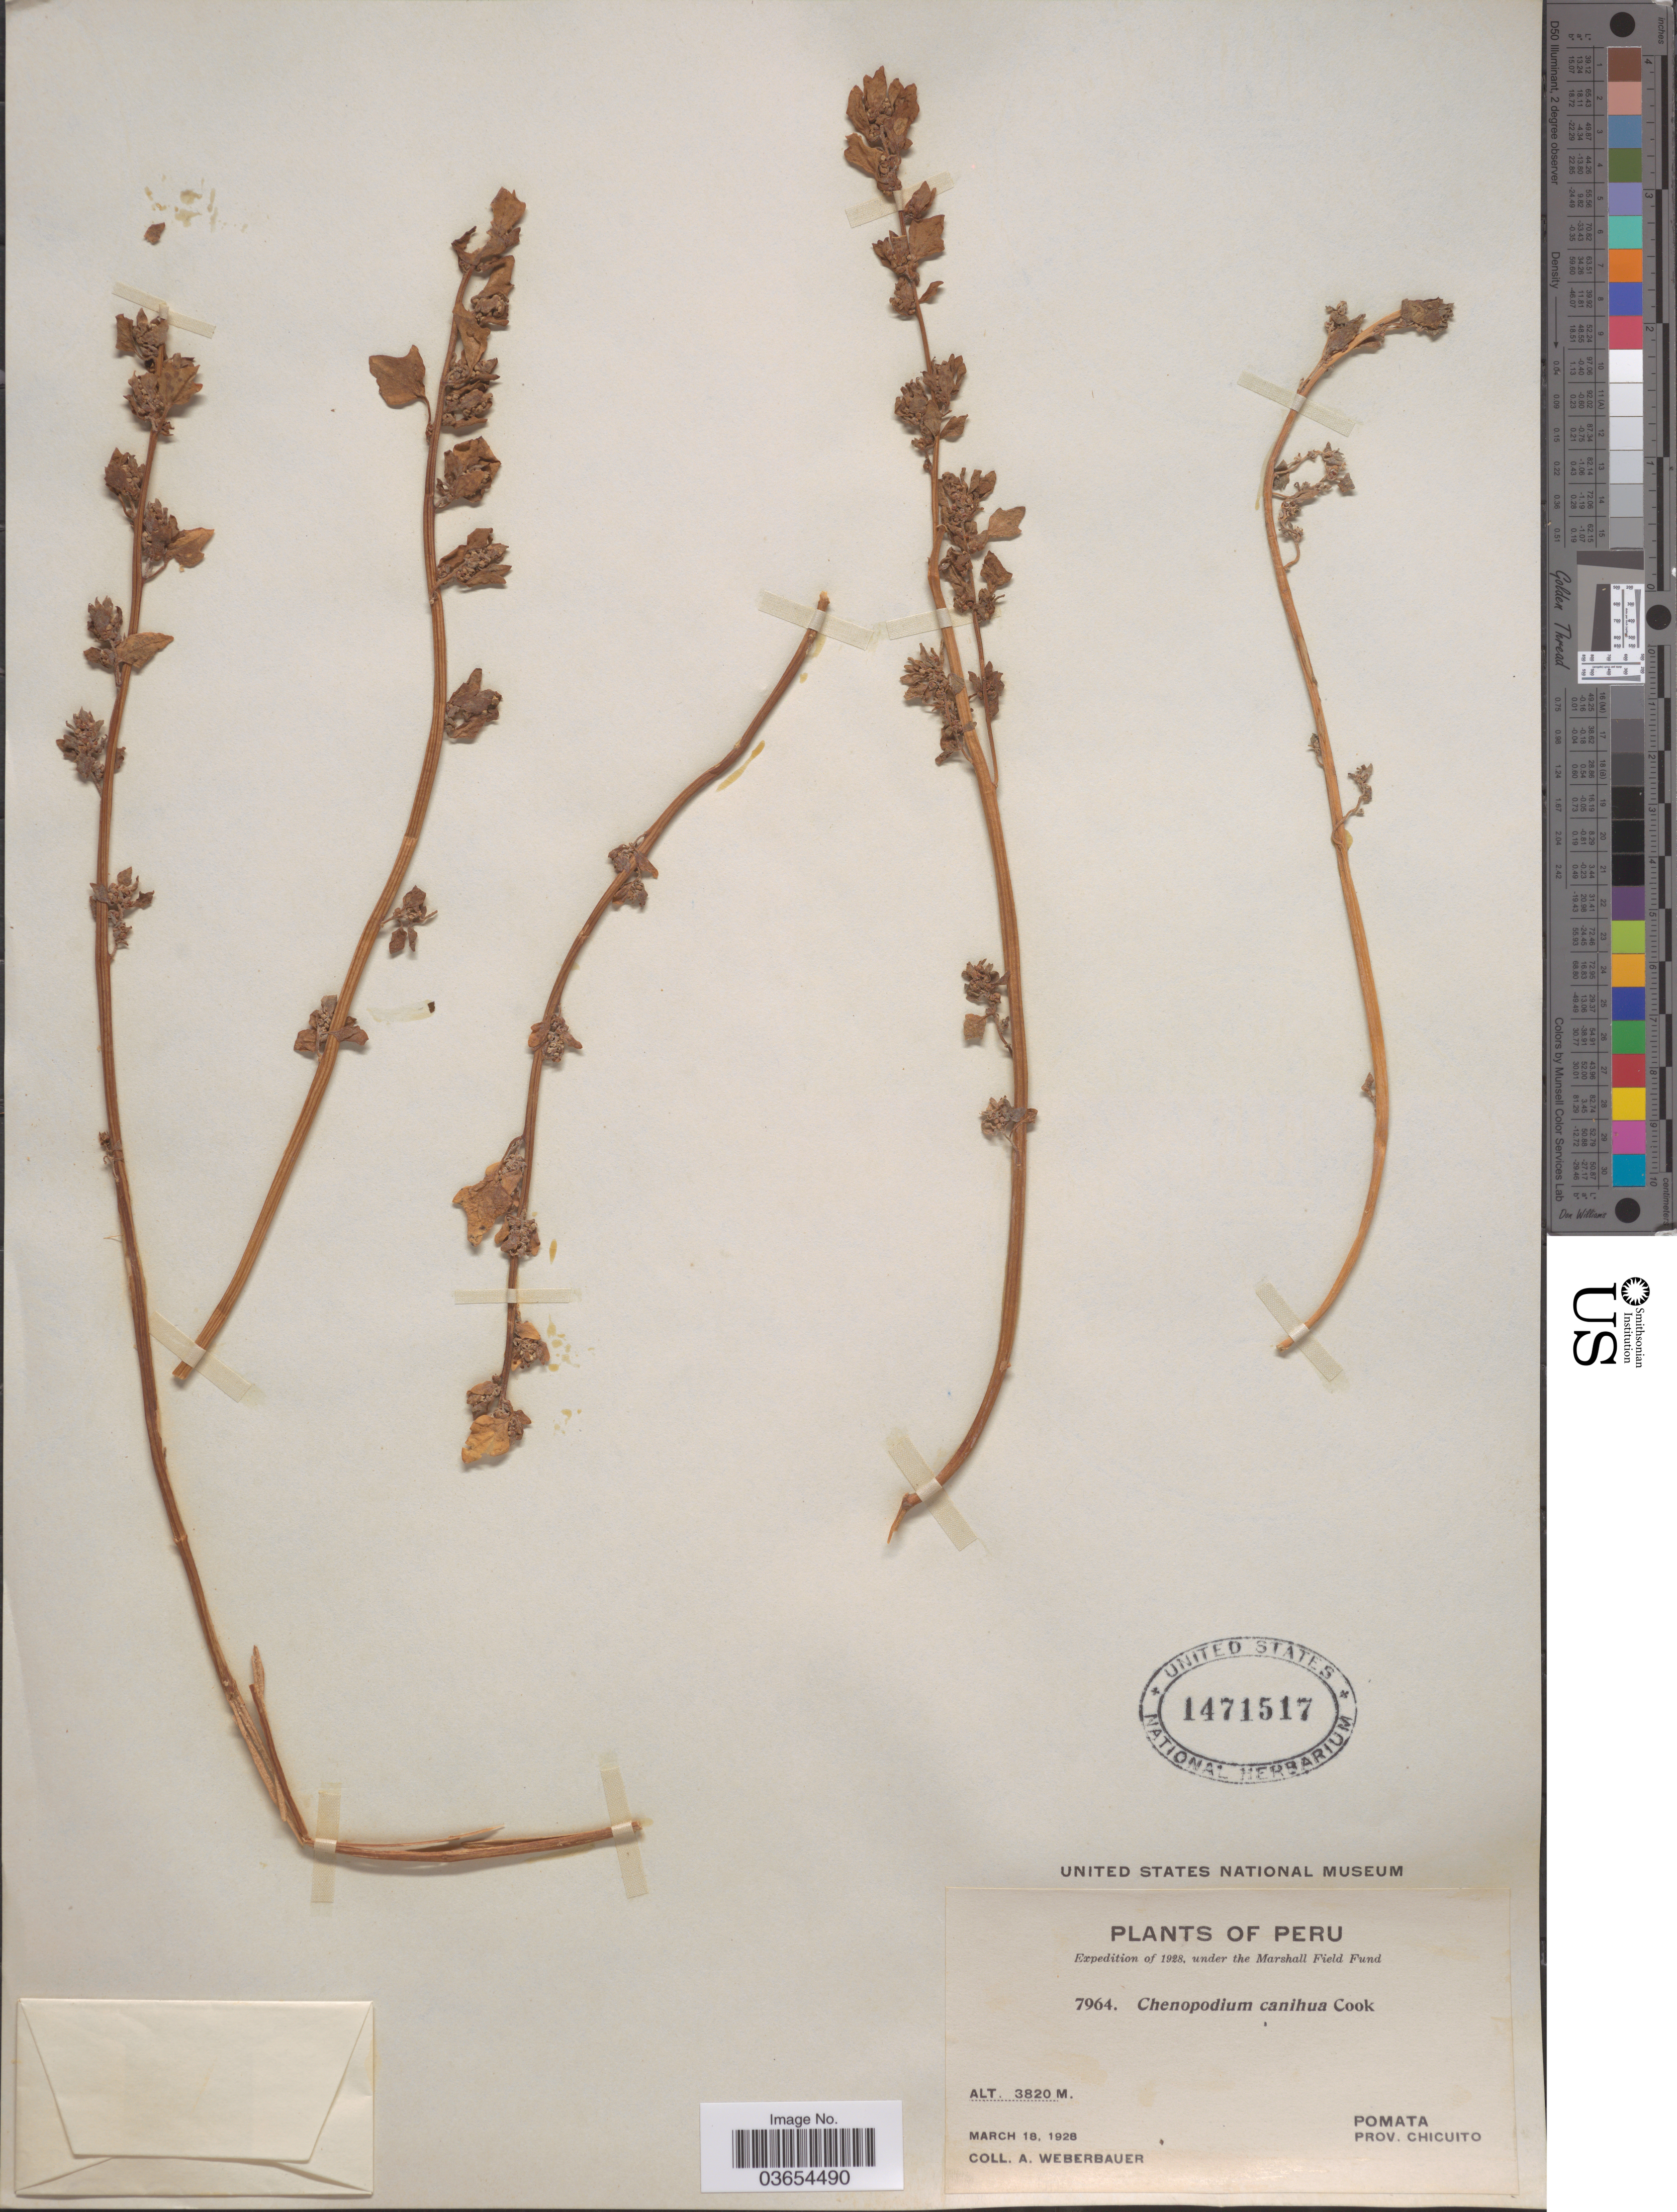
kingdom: Plantae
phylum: Tracheophyta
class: Magnoliopsida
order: Caryophyllales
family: Amaranthaceae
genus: Chenopodium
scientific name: Chenopodium canihua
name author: Cook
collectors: A. Weberbauer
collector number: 7964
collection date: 1928-03-18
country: Peru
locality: Pomata. Prov. Chicuito.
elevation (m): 3820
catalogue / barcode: US 1471517